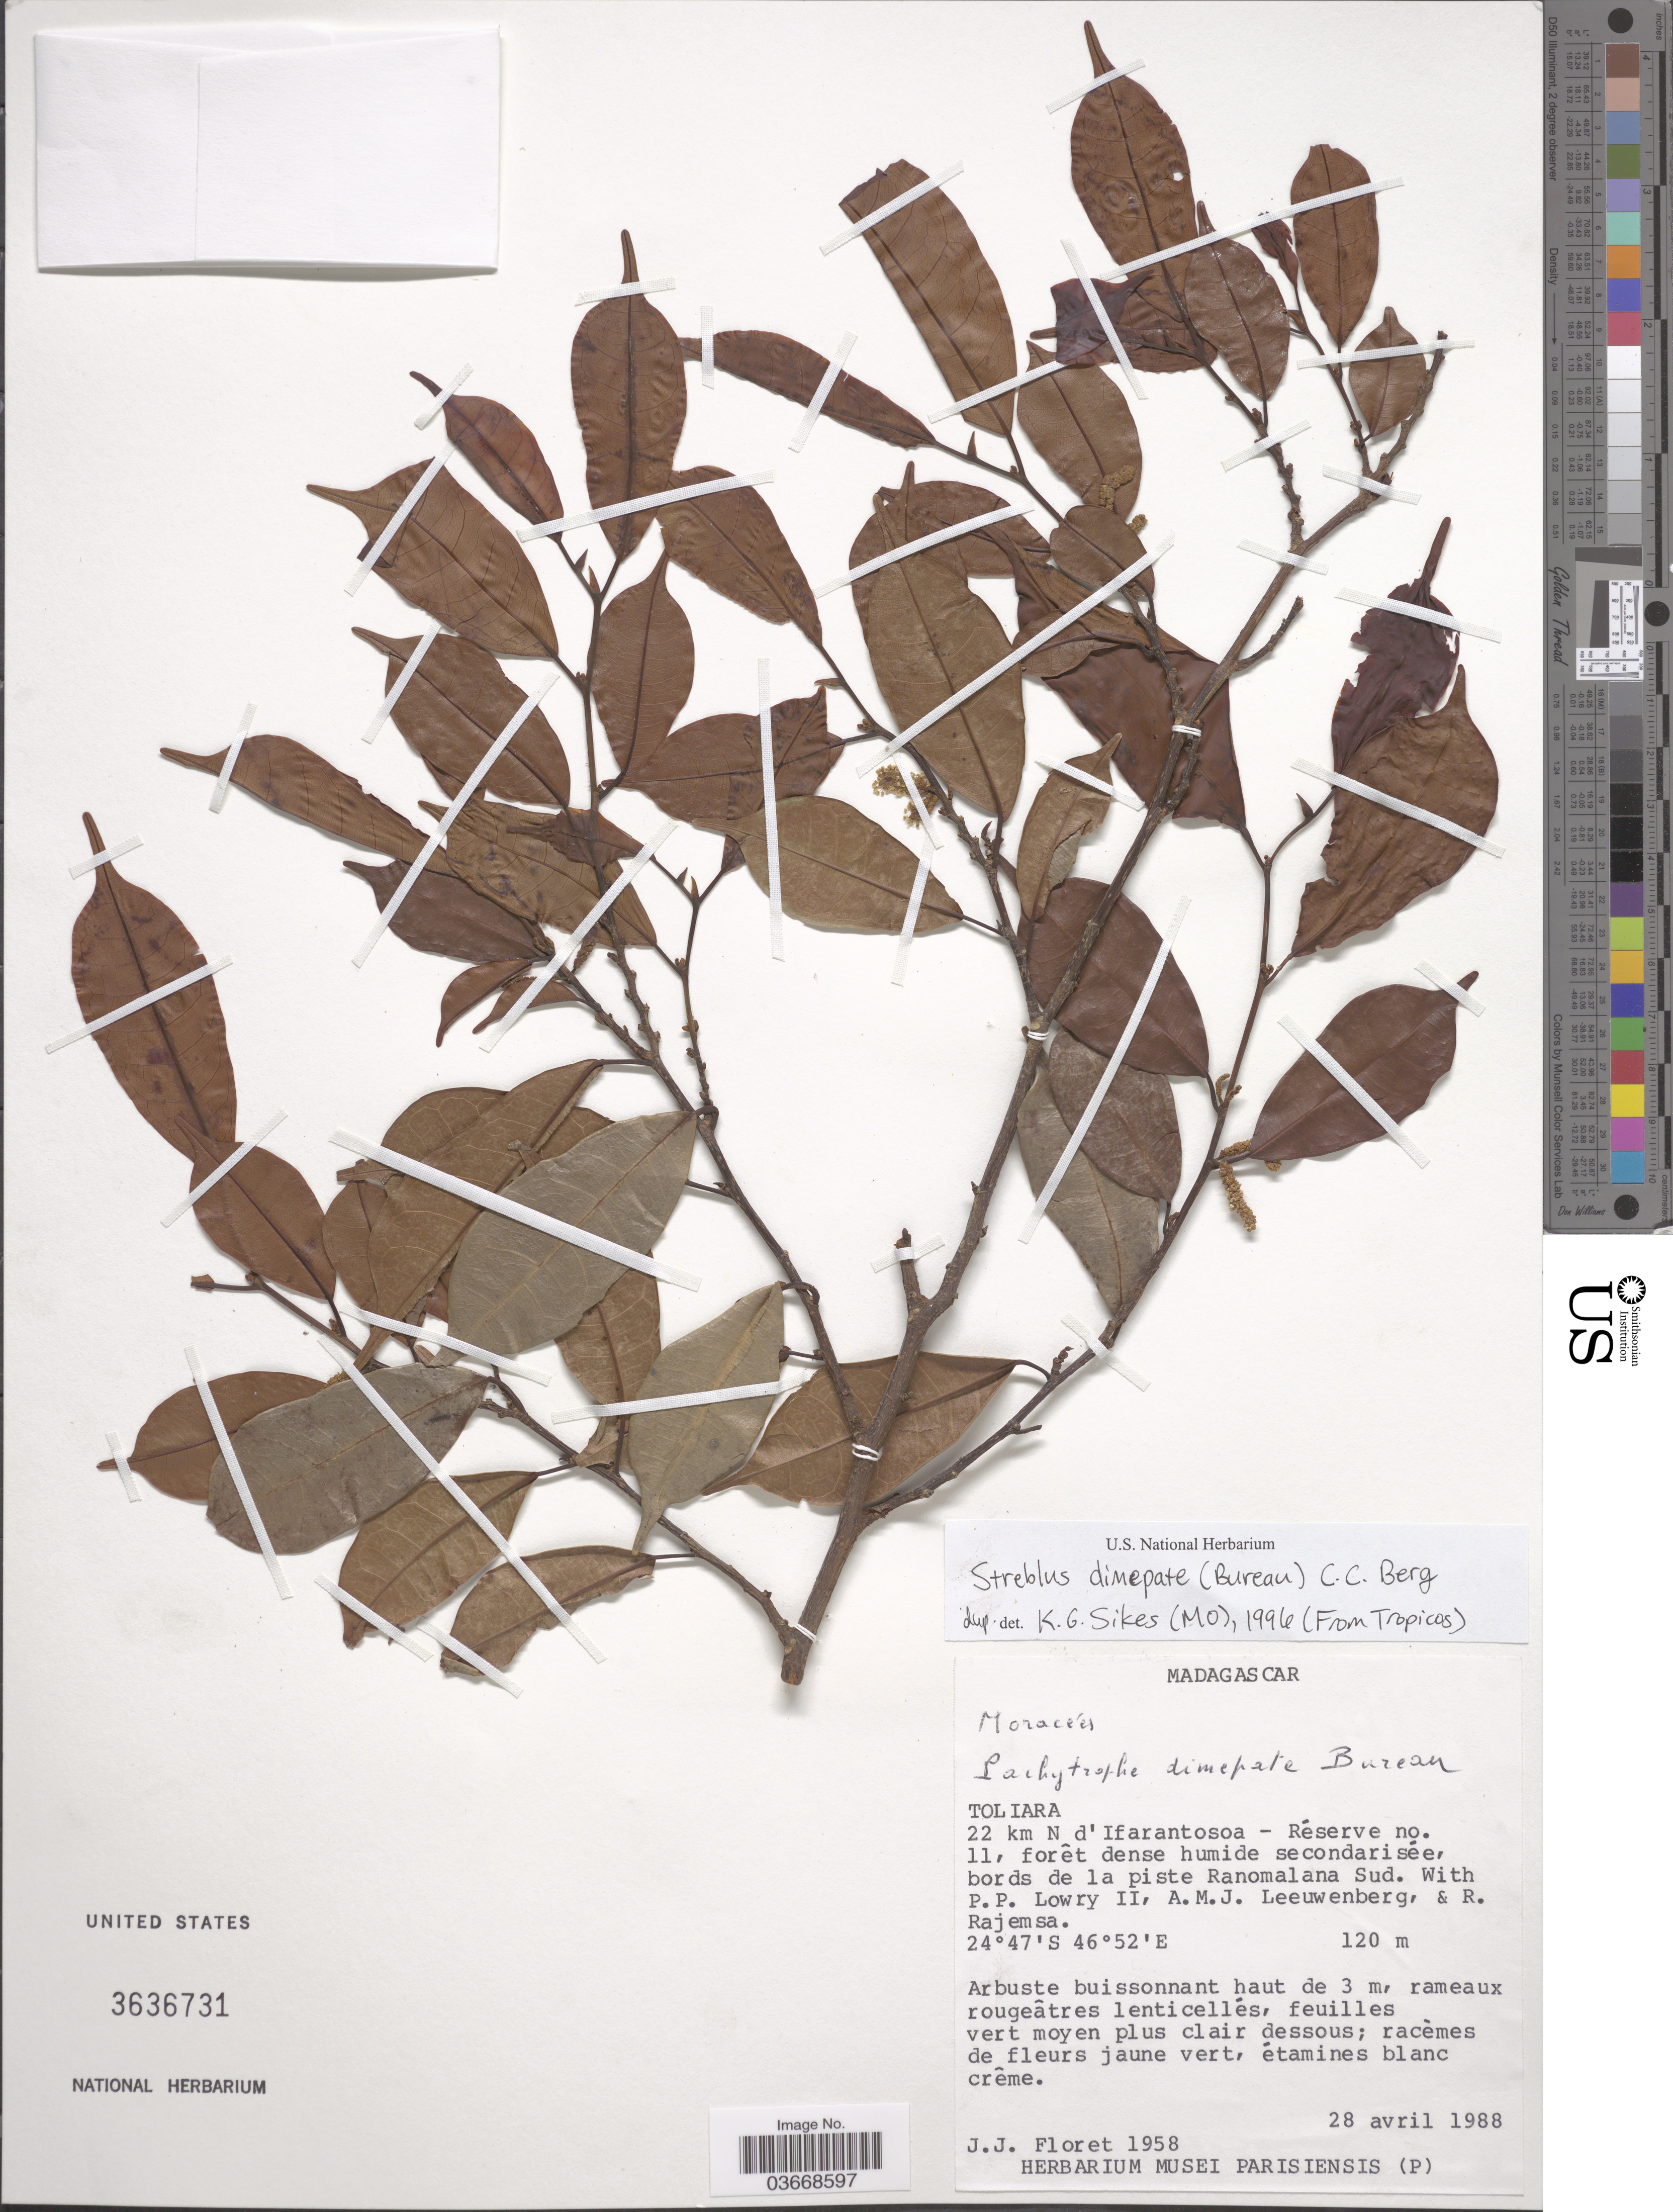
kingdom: Plantae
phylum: Tracheophyta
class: Magnoliopsida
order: Rosales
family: Moraceae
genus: Ampalis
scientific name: Ampalis dimepate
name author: (Bureau) E. M. Gardner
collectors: J. Floret, P. P. Lowry, A. Leeuwenberg & R. Rajemsa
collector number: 1958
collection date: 1988-04-28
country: Madagascar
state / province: Anosy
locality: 22 km N d'Ifarantosoa - Réserve no. 11, forêt dense humide secondarisée, bords de la piste Ranomalana Sud.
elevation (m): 120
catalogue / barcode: US 3636731